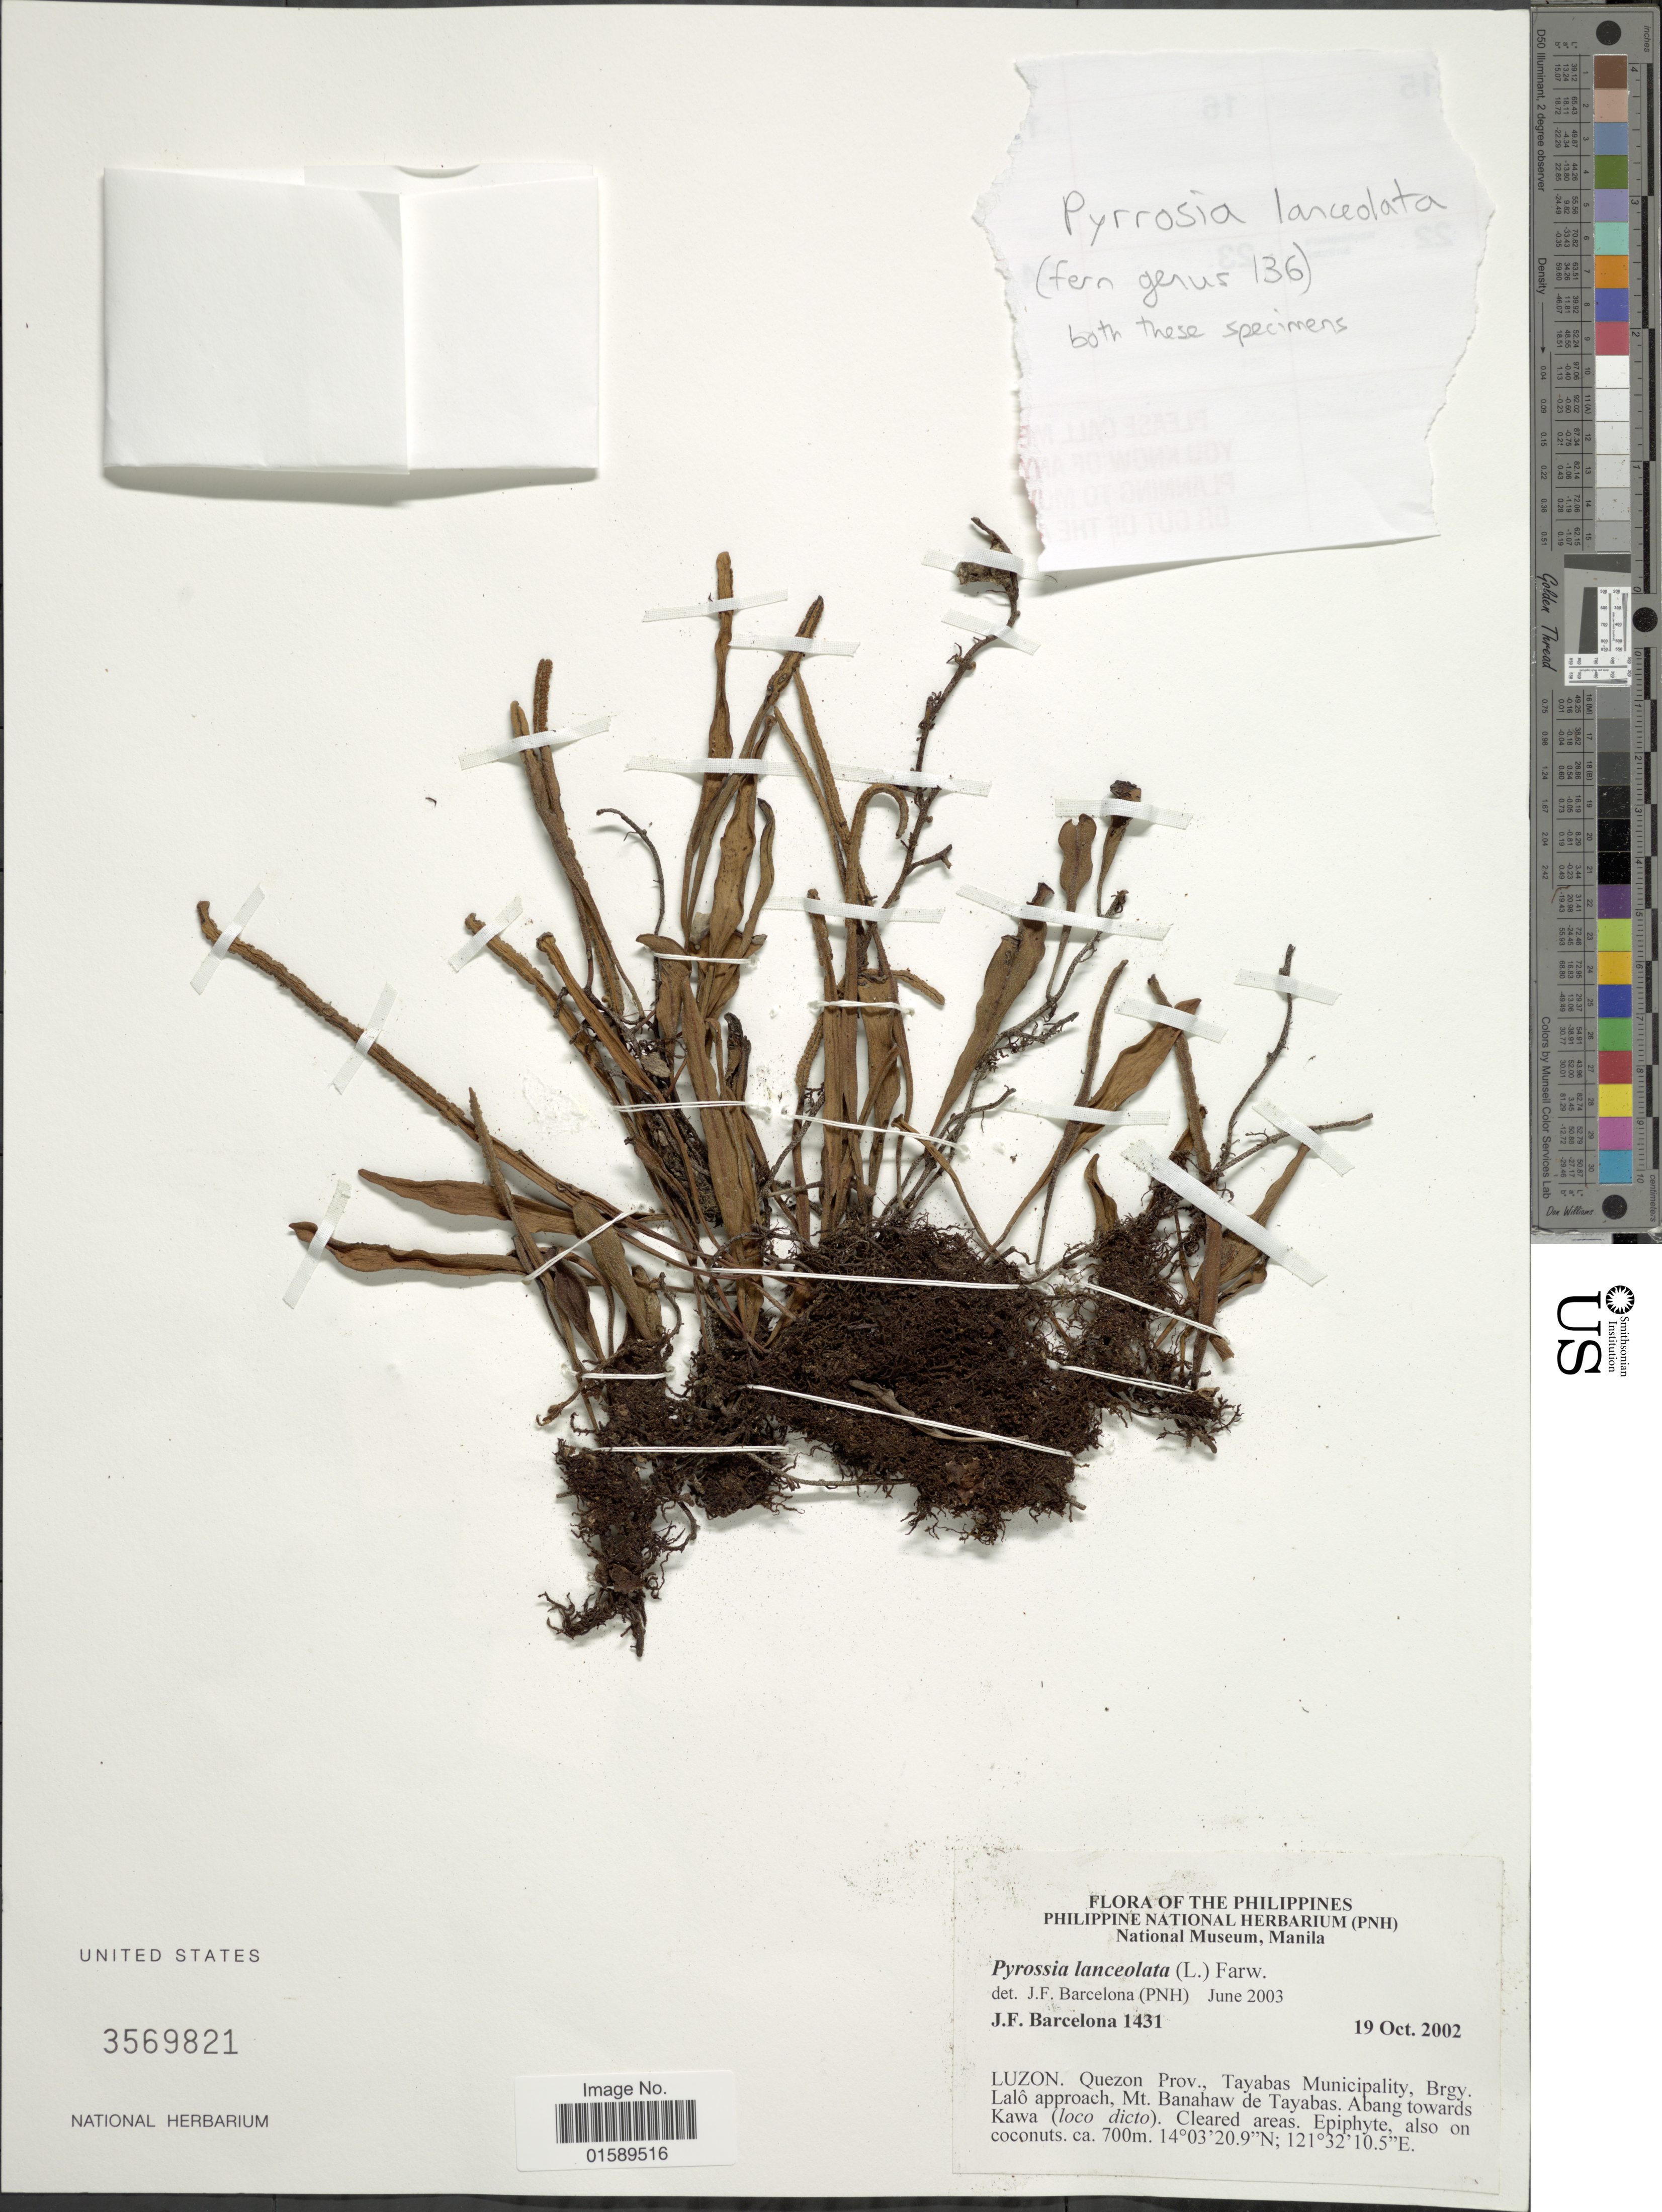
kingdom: Plantae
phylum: Tracheophyta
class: Polypodiopsida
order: Polypodiales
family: Polypodiaceae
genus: Pyrrosia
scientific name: Pyrrosia lanceolata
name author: (L.) Farw.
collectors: J. F. Barcelona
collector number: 1431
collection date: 2002-10-19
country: Philippines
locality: Luzon, Quezon Prov., Tayabas Municipality, Brgy. Lalo approach, Mt. Banahaw de Tayabas, Abang towards, Kawa (loco dicto).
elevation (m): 700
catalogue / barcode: US 3569821